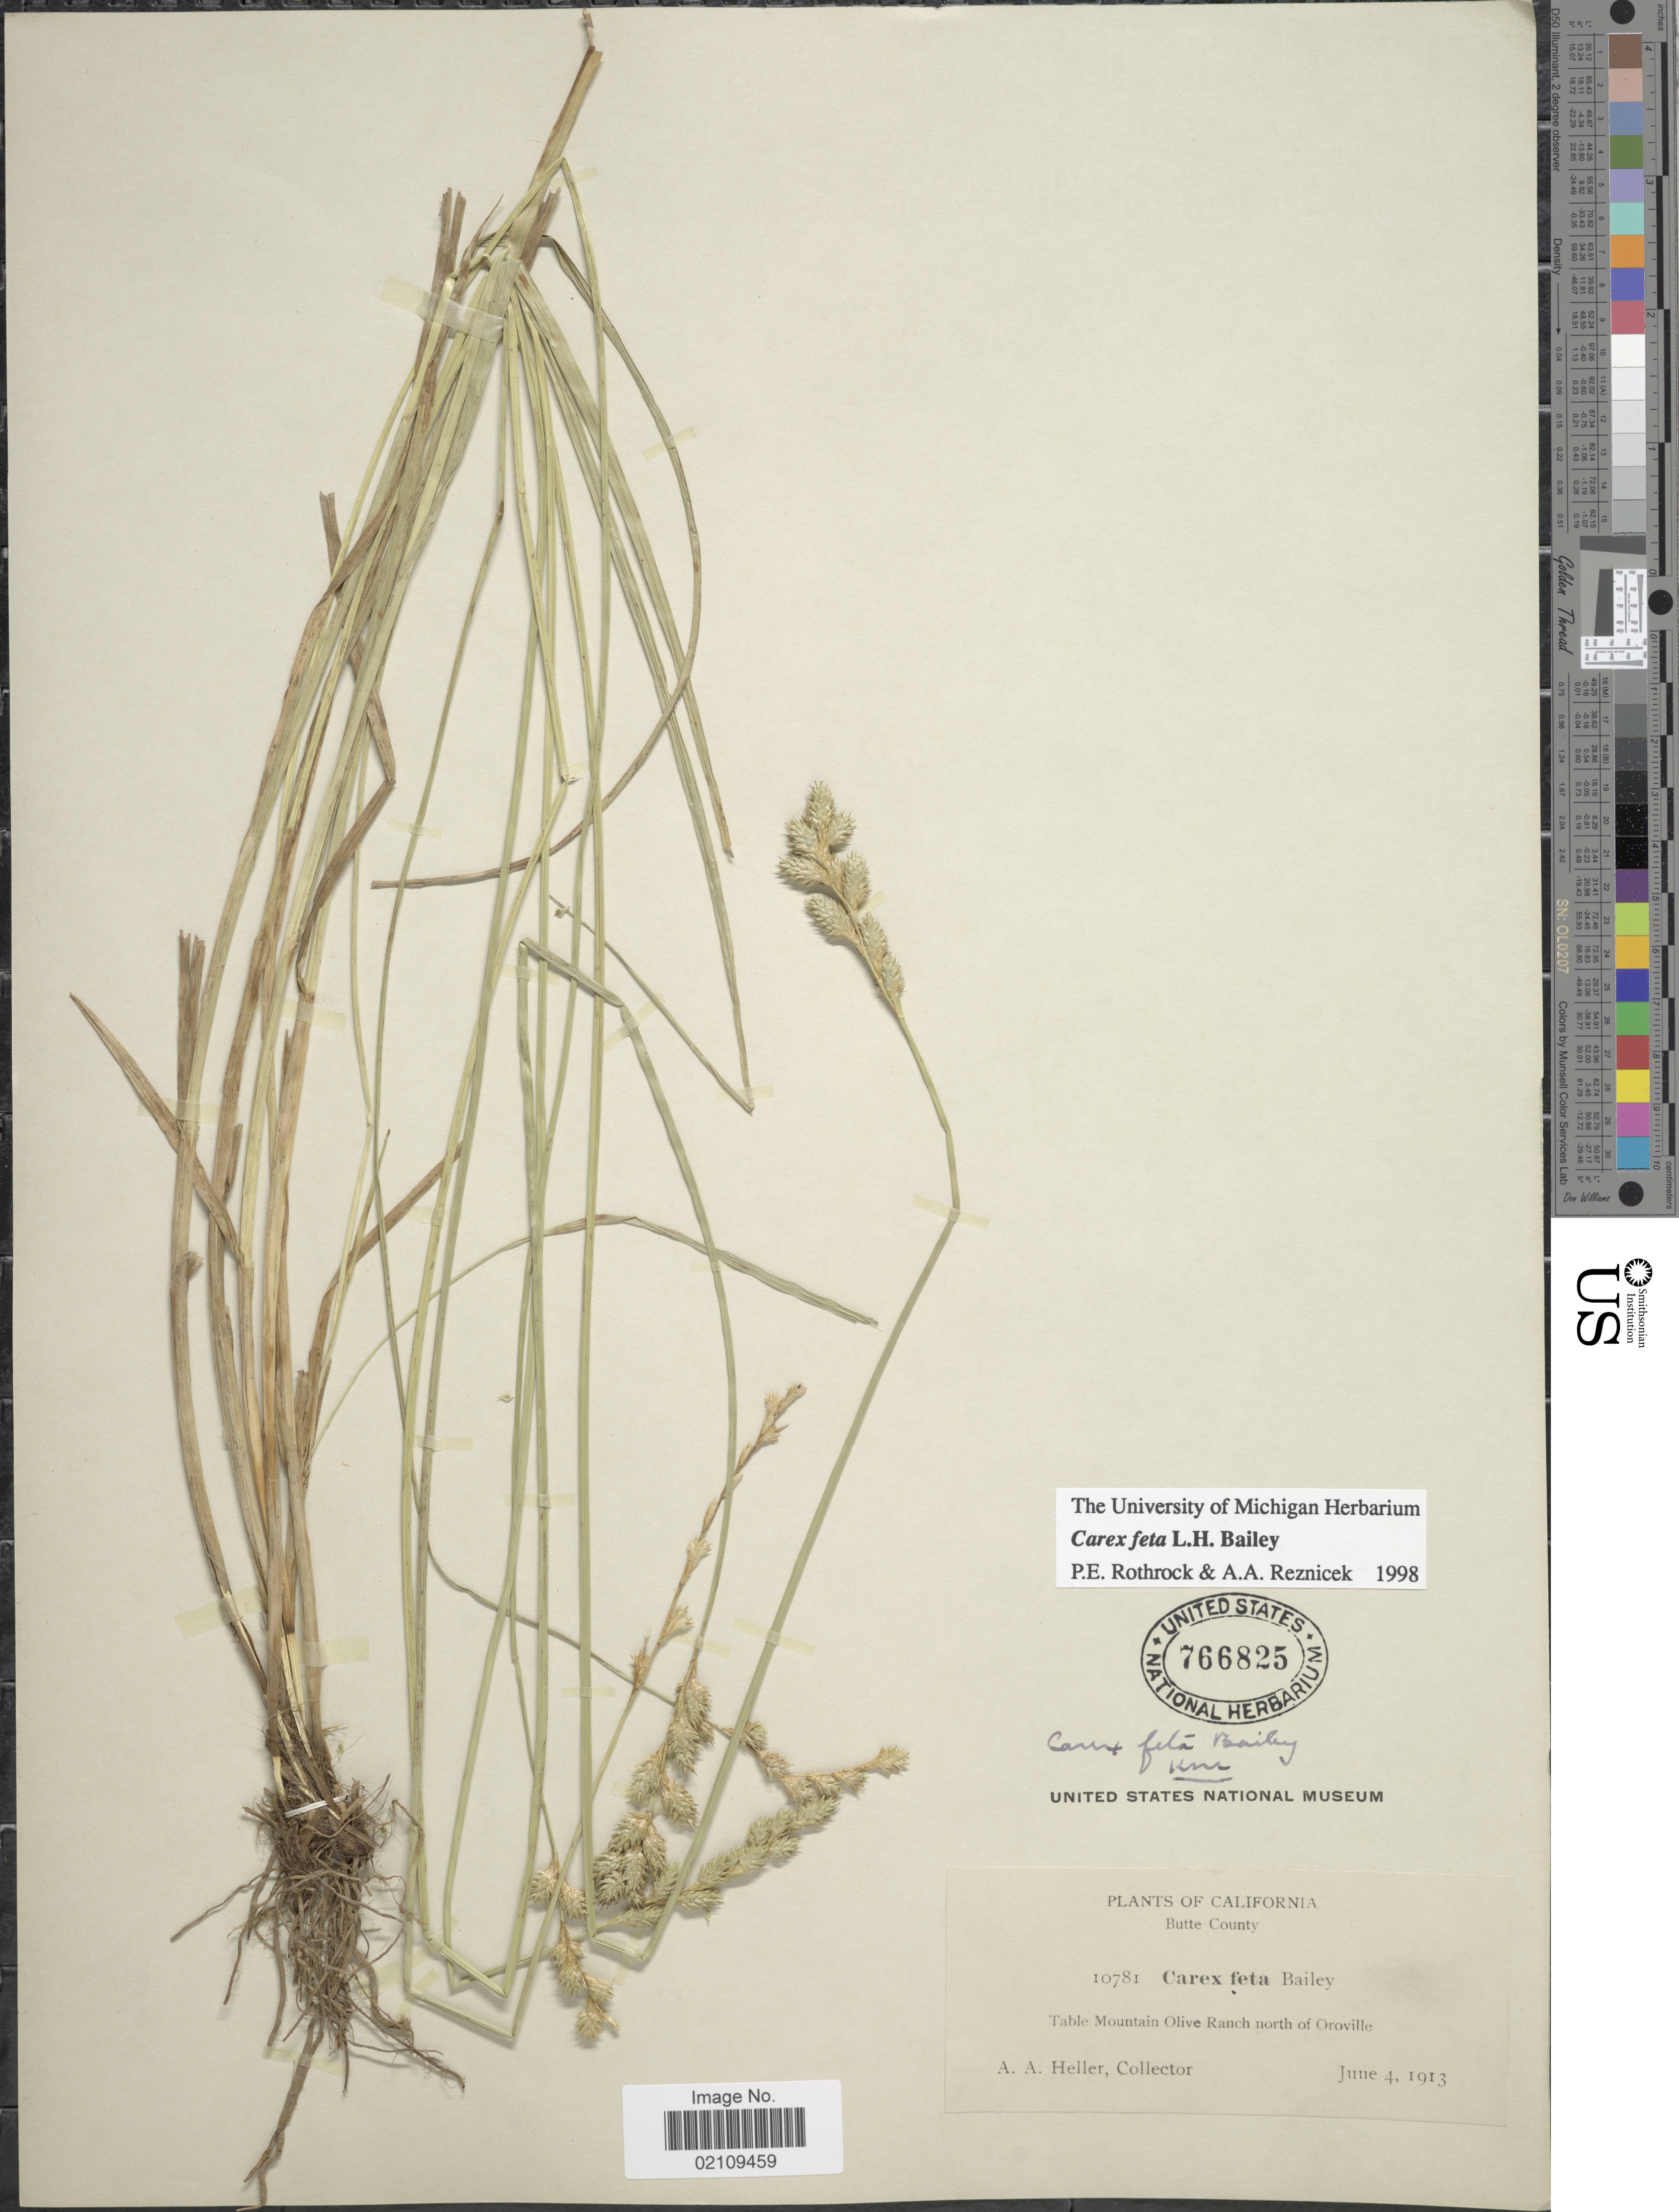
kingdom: Plantae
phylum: Tracheophyta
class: Liliopsida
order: Poales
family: Cyperaceae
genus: Carex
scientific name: Carex feta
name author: L.H. Bailey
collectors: A. A. Heller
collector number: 10781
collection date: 1913-06-04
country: United States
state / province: California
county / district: Butte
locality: Butte County, Table Mountain Olive Ranch north of Oroville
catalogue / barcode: US 766825